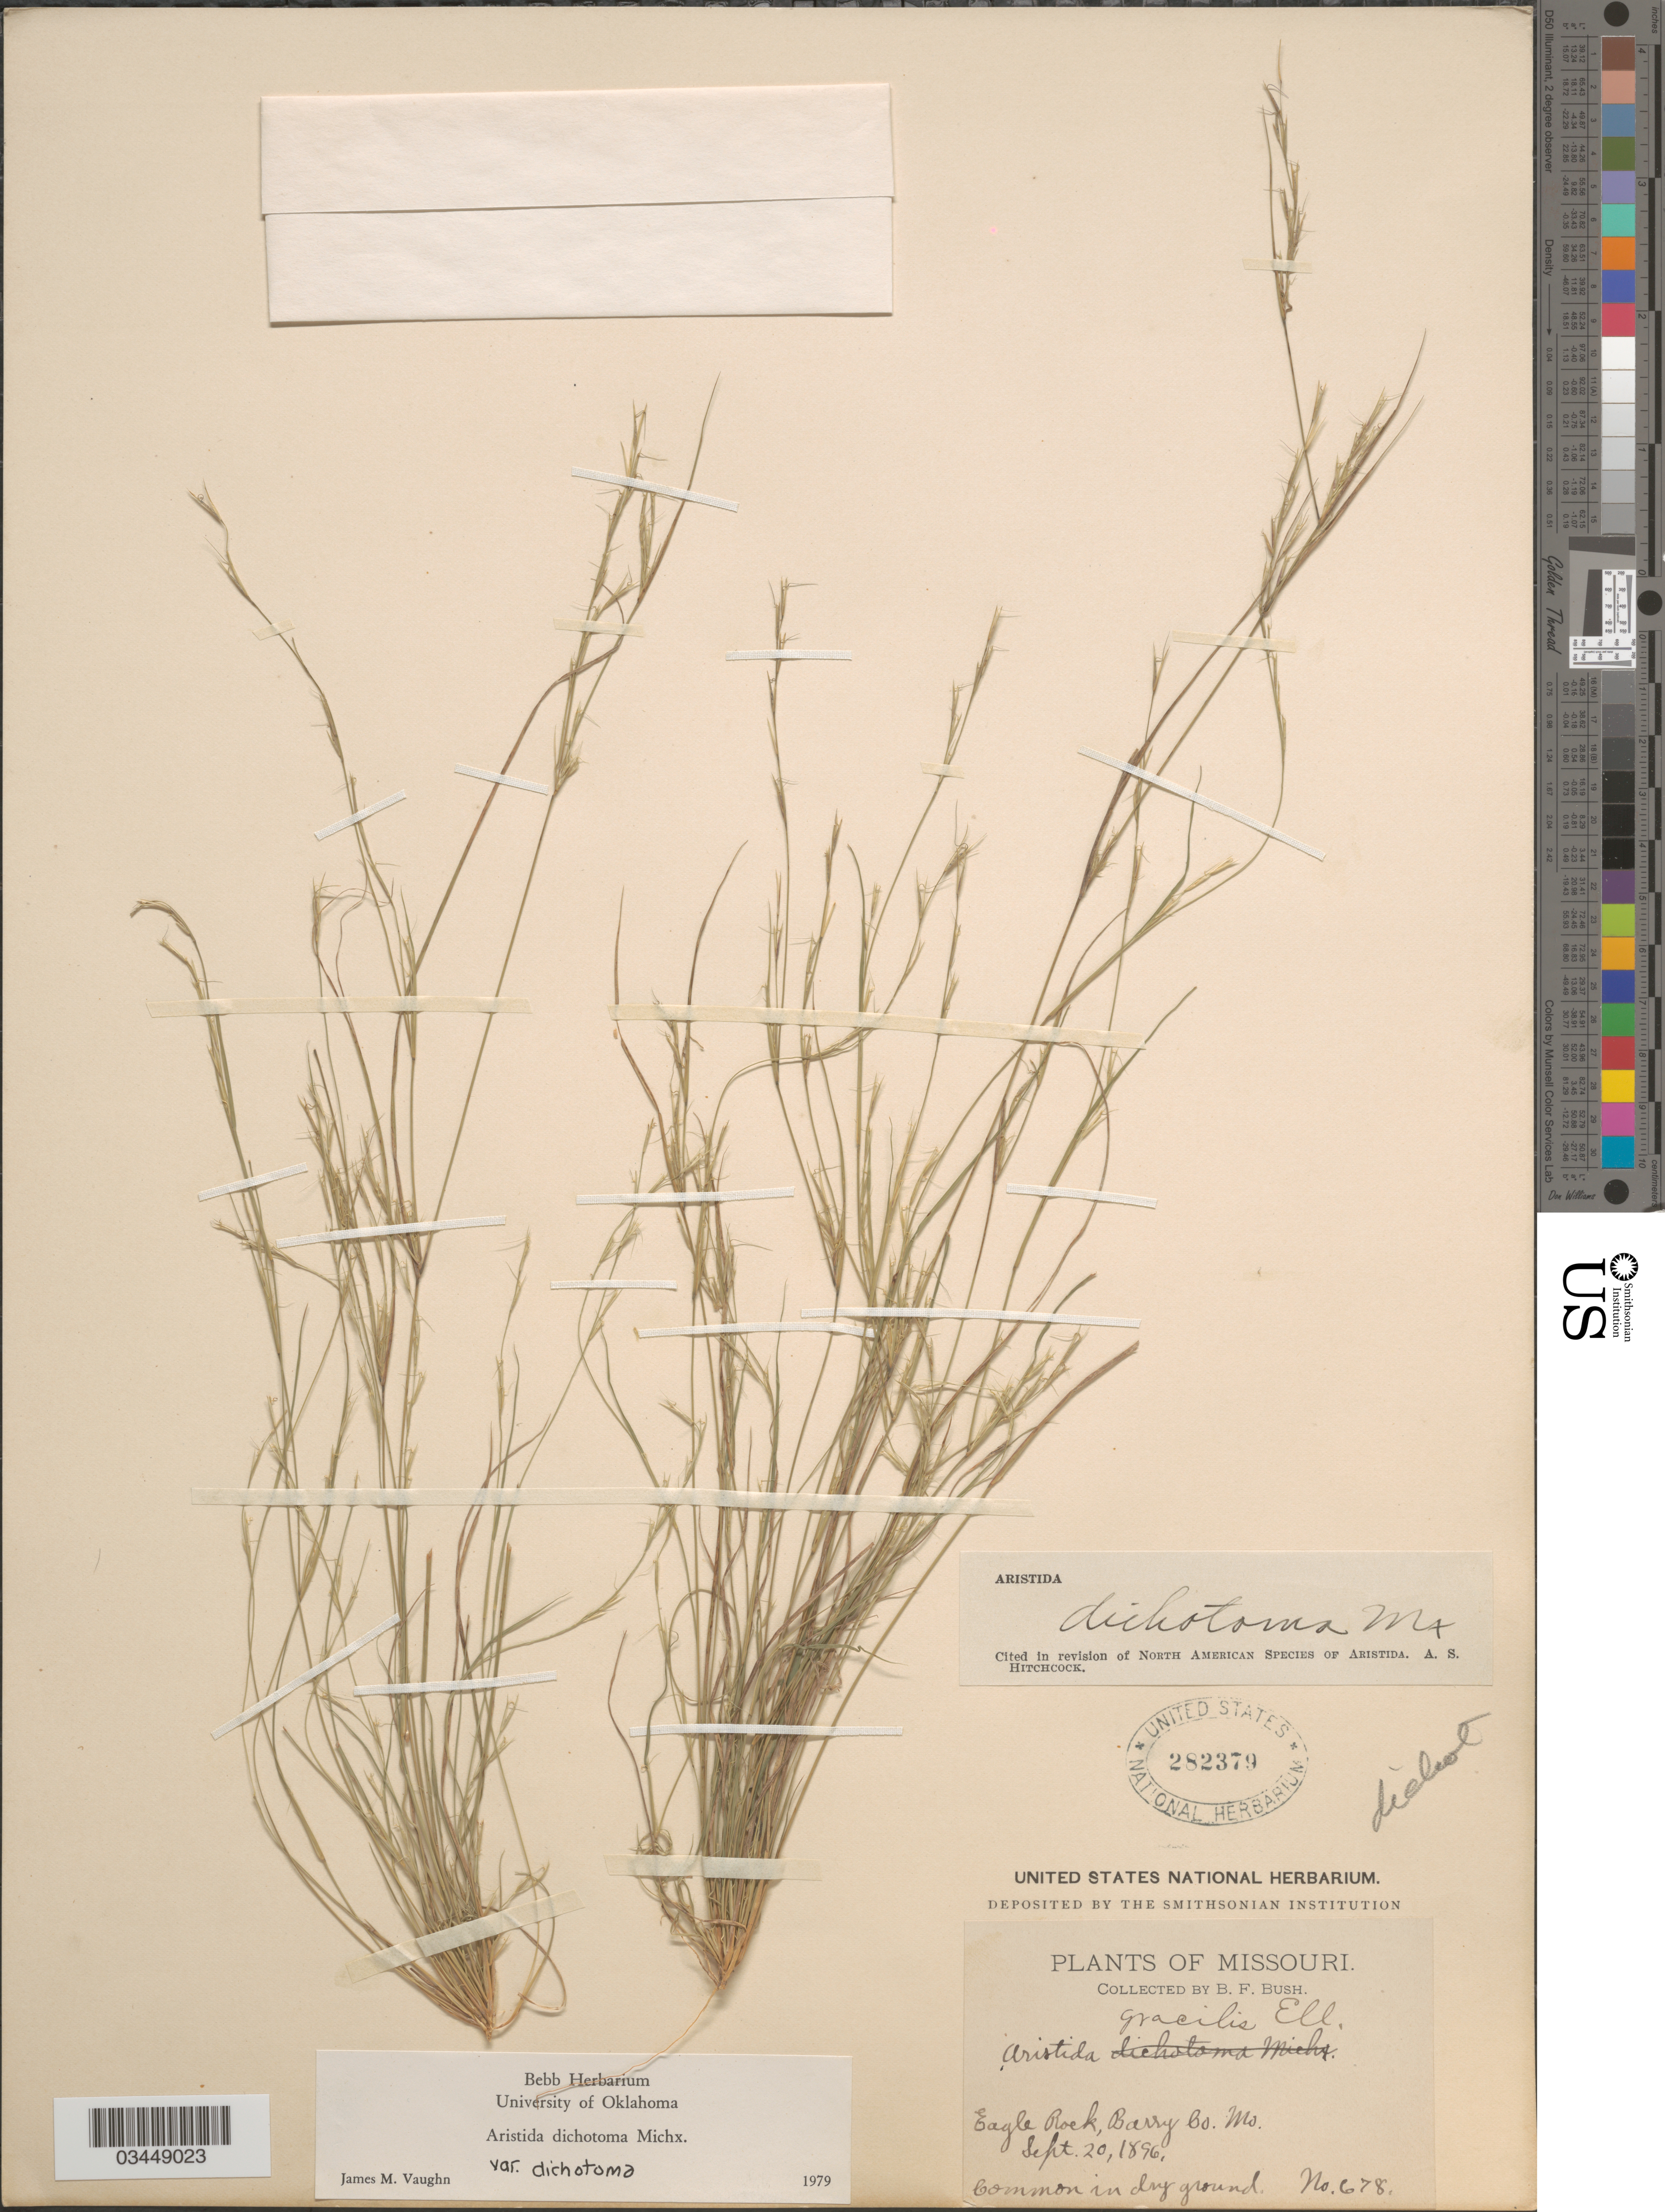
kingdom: Plantae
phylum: Tracheophyta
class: Liliopsida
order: Poales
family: Poaceae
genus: Aristida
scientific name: Aristida dichotoma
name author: Michx.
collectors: B. F. Bush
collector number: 678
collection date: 1896-09-20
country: United States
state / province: Missouri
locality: Eagle Rock, Barry Co.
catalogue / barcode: US 282379